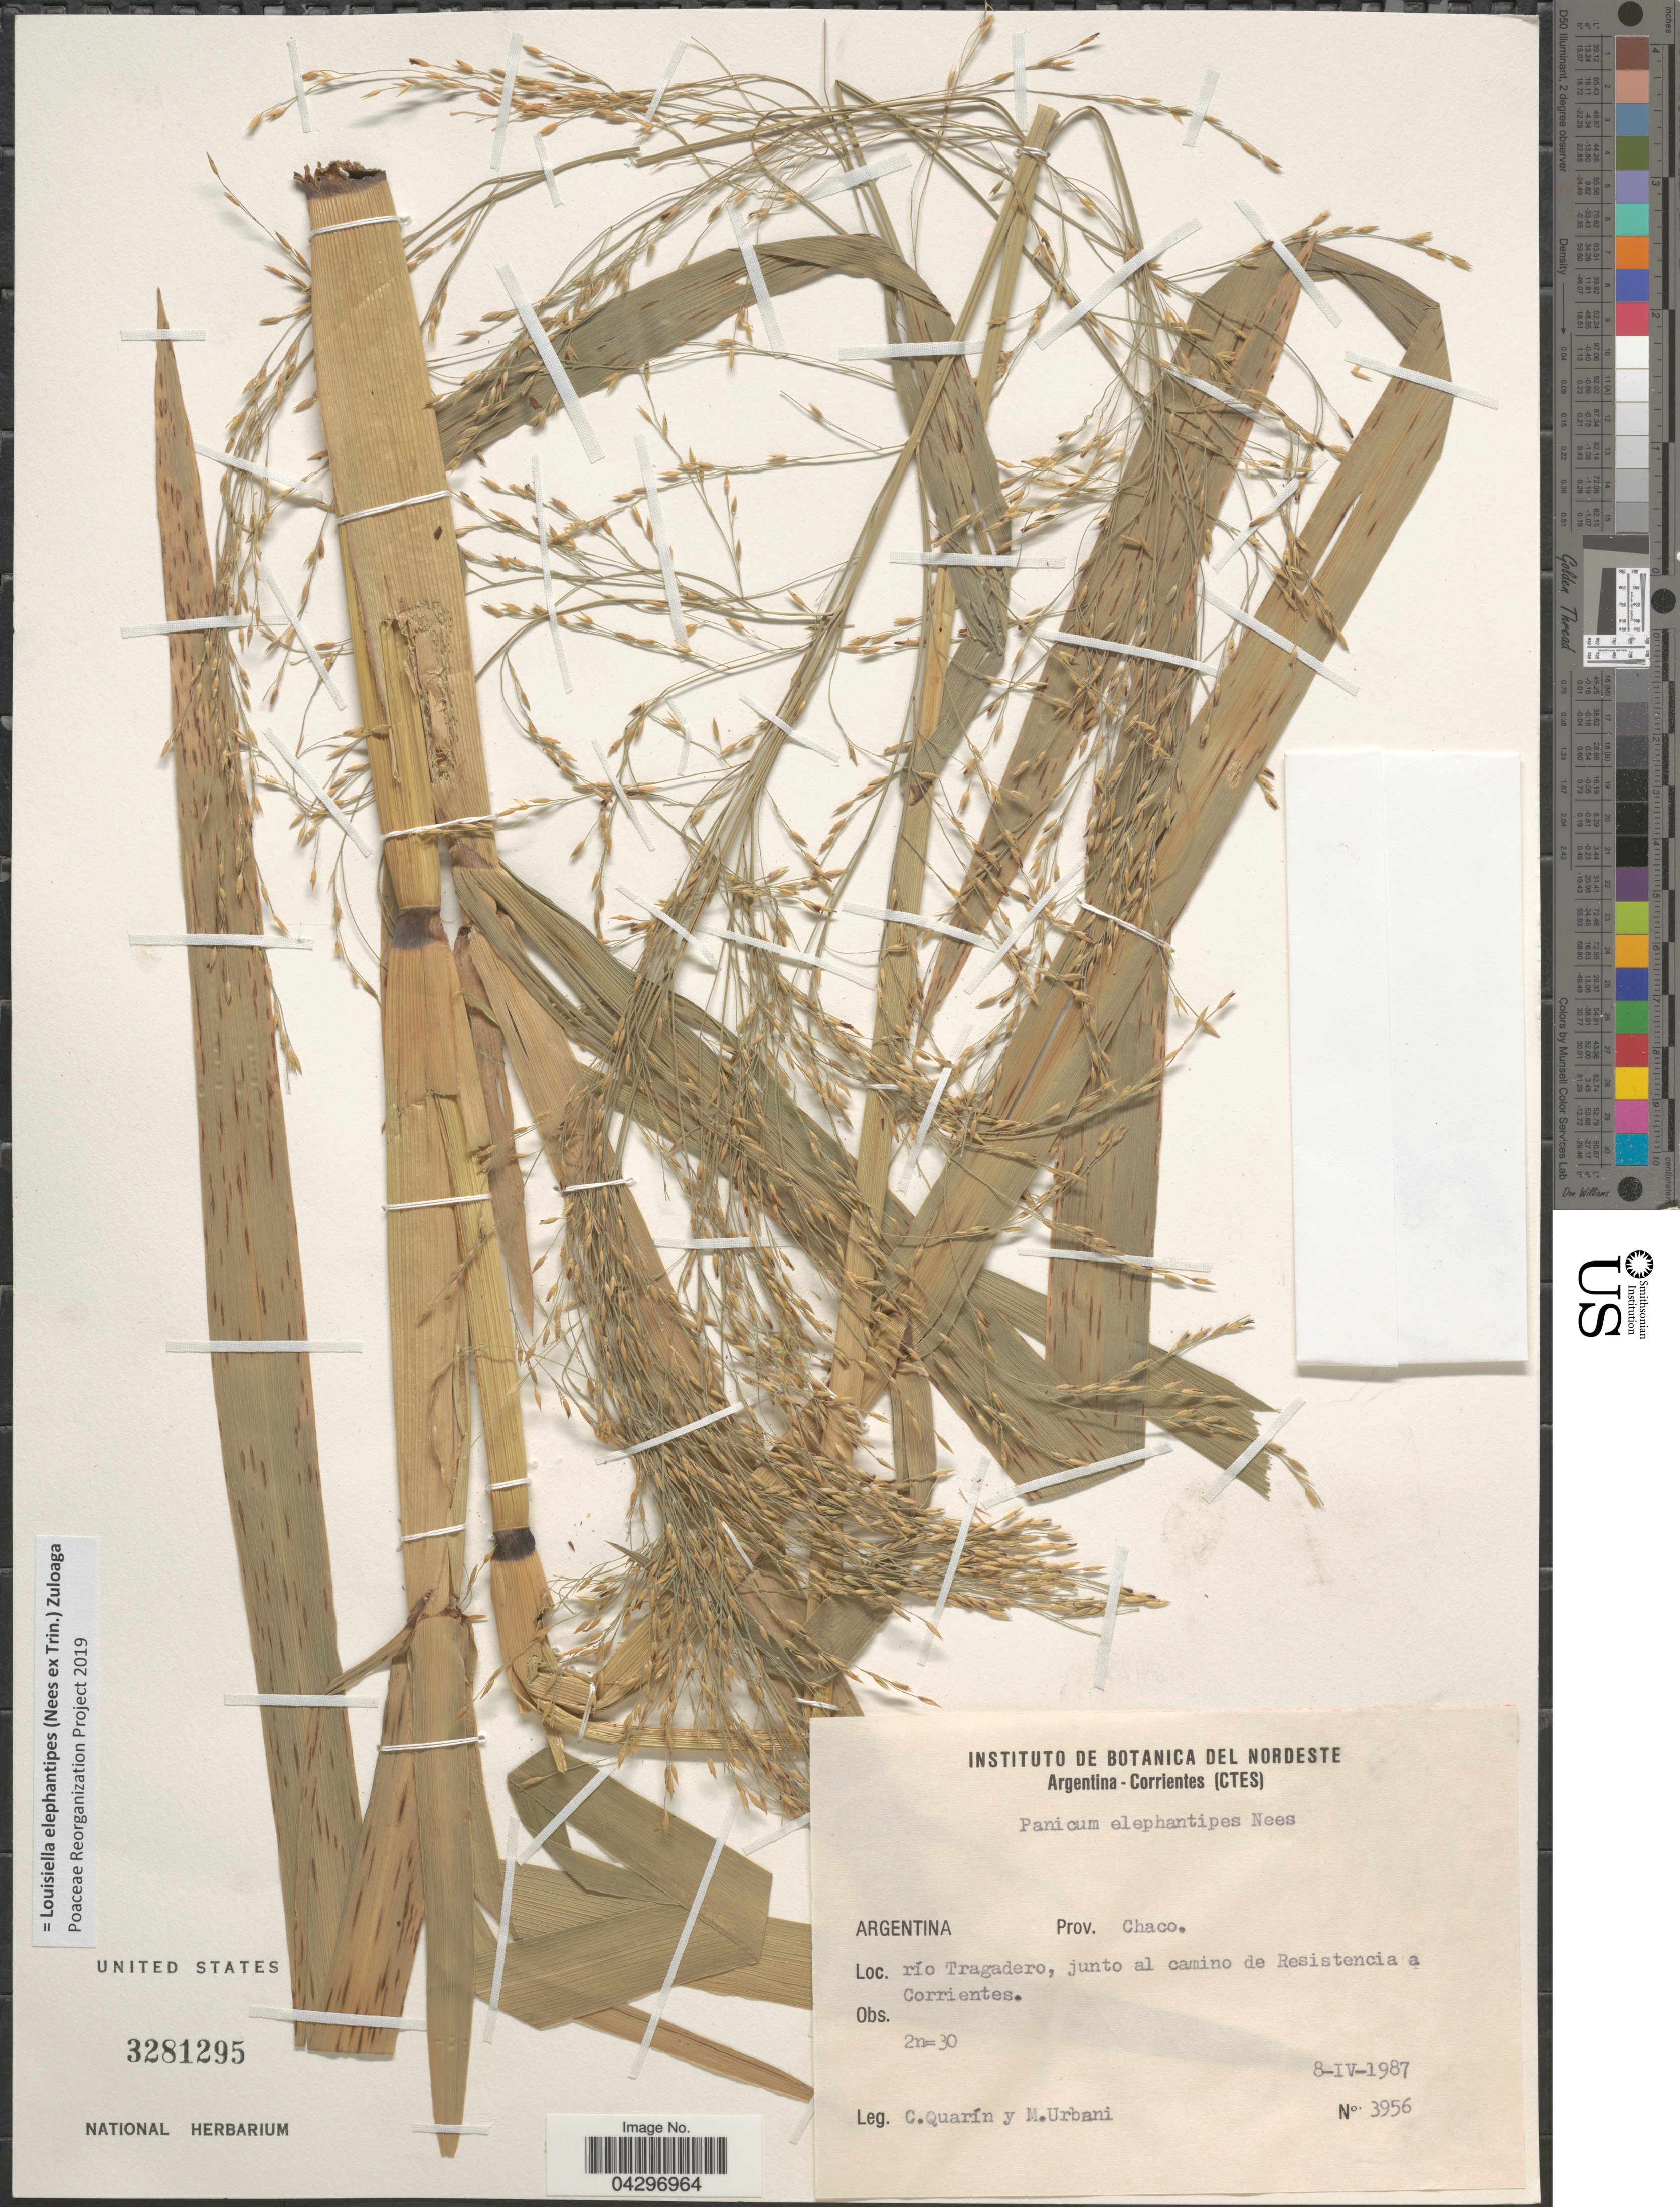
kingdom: Plantae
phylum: Tracheophyta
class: Liliopsida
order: Poales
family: Poaceae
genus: Louisiella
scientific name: Louisiella elephantipes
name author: (Nees ex Trin.) Zuloaga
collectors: C. Quarín & M. Urbani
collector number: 3956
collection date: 1987-04-08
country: Argentina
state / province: Chaco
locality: Río Tragadero, junto al camino de Resistencia a Corrientes.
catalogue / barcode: US 3281295